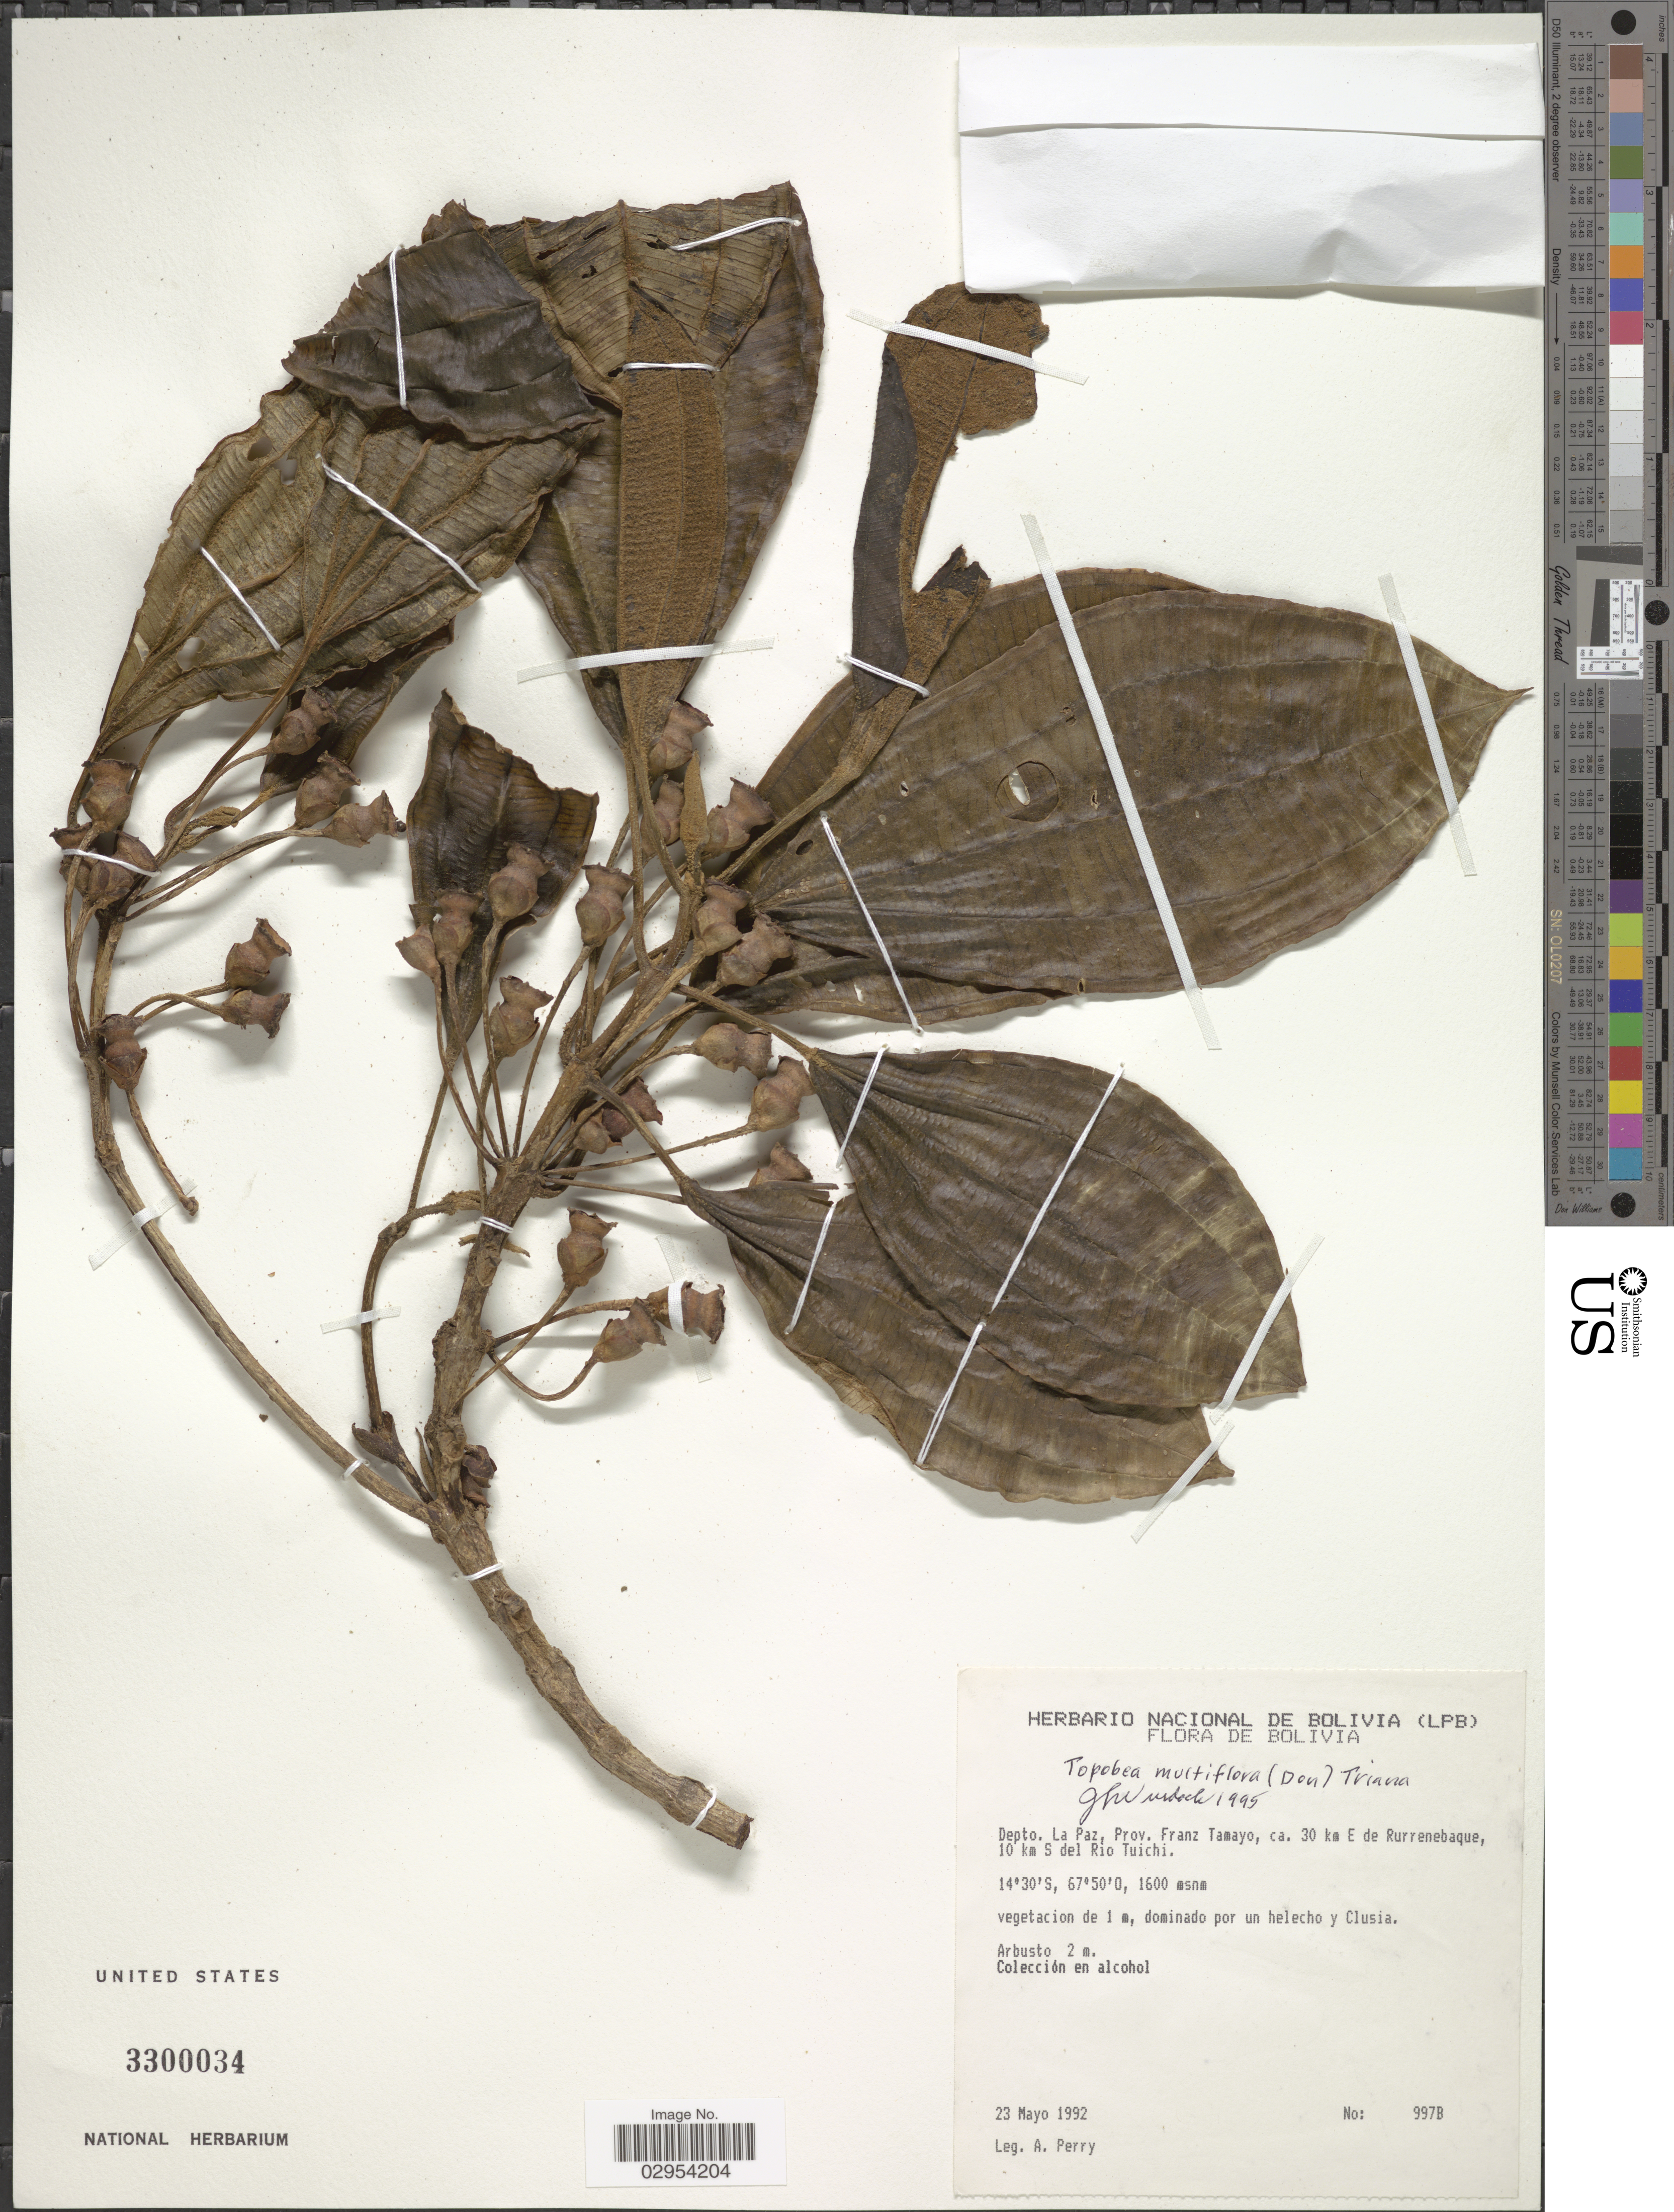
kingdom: Plantae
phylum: Tracheophyta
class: Magnoliopsida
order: Myrtales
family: Melastomataceae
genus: Topobea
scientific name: Topobea longipes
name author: Naudin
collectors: A. Perry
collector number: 997B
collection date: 1992-05-23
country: Bolivia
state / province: La Paz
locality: Depto. La Paz, Prov. Franz Tamayo, ca. 30 km E de Rurrenebaque, 10 km S del Rio Tuichi.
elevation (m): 1600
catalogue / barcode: US 3300034